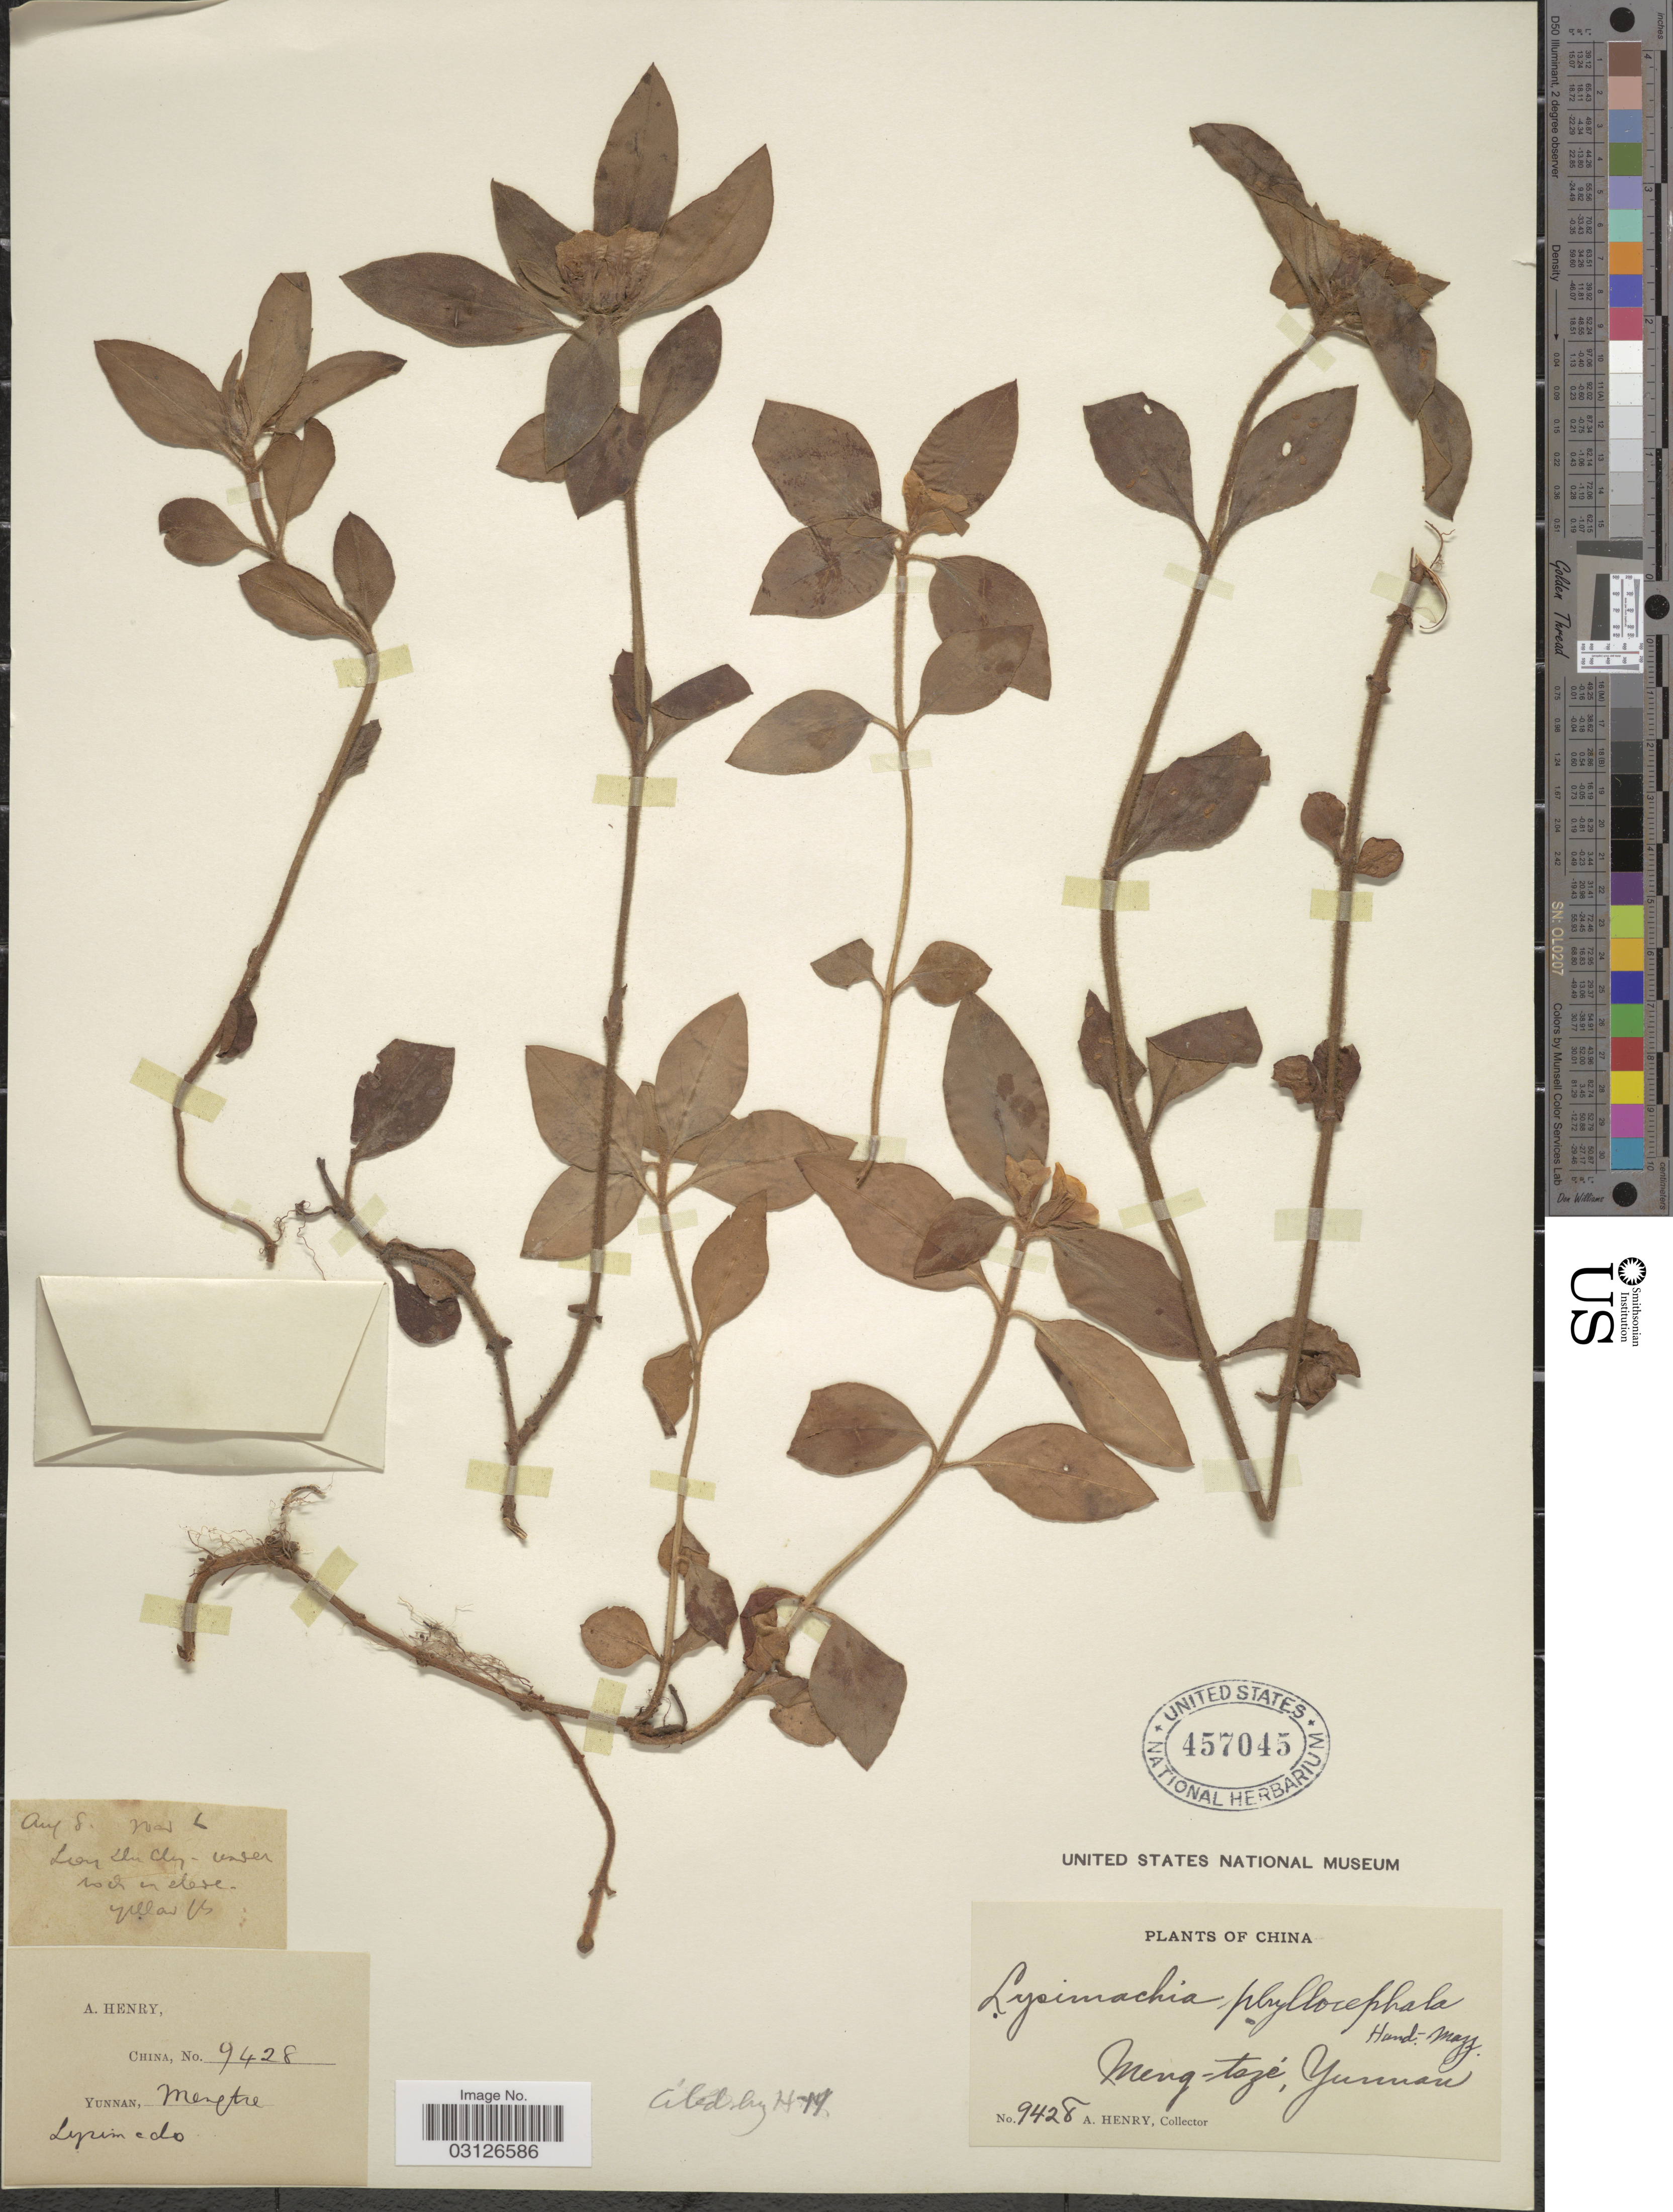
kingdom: Plantae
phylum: Tracheophyta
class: Magnoliopsida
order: Ericales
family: Primulaceae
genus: Lysimachia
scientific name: Lysimachia phyllocephala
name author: Hand.-Mazz.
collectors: A. Henry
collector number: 9428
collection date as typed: Transcribed d/m/y: /8/8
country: China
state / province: Yunnan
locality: Meng-tszé. [illegible text].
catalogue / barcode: US 457045